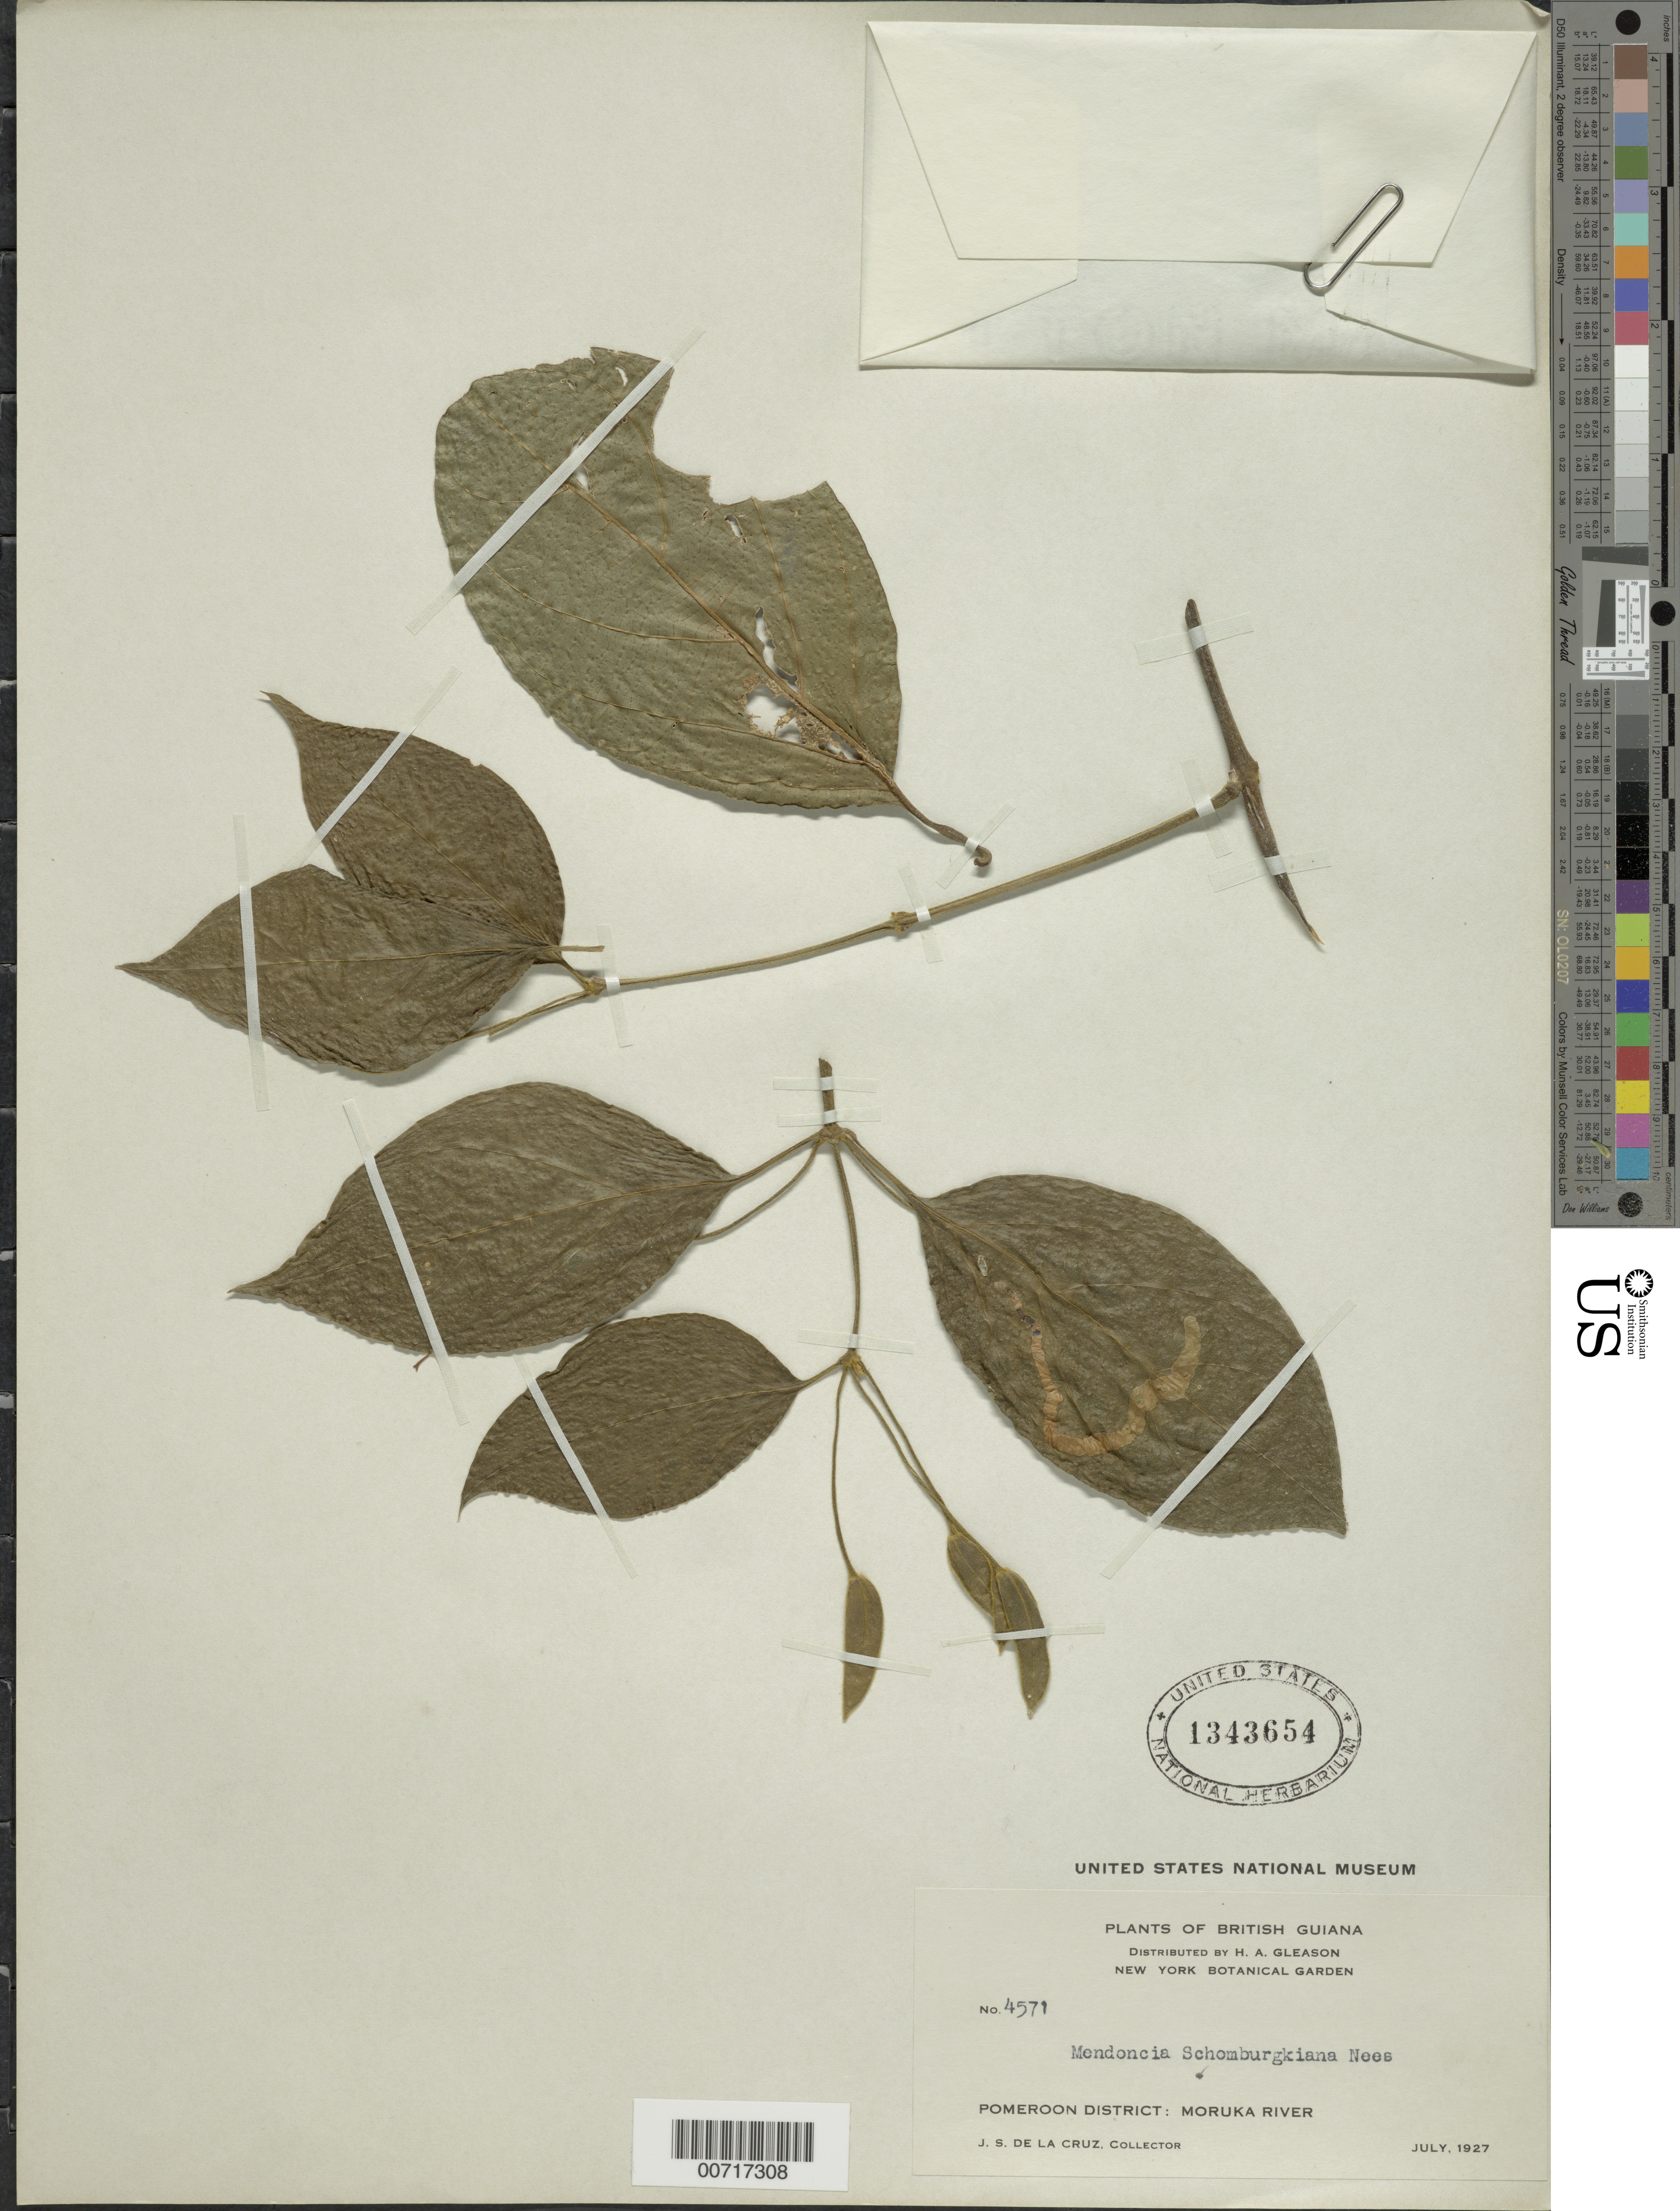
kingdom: Plantae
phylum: Tracheophyta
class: Magnoliopsida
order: Lamiales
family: Acanthaceae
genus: Mendoncia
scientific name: Mendoncia schomburgkiana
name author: Nees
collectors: J. S. de la Cruz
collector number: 4571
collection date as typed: Jul-27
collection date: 1927-07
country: Guyana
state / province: Barima-Waini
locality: Moruka R., Pomeroon Dist.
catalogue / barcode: US 1343654